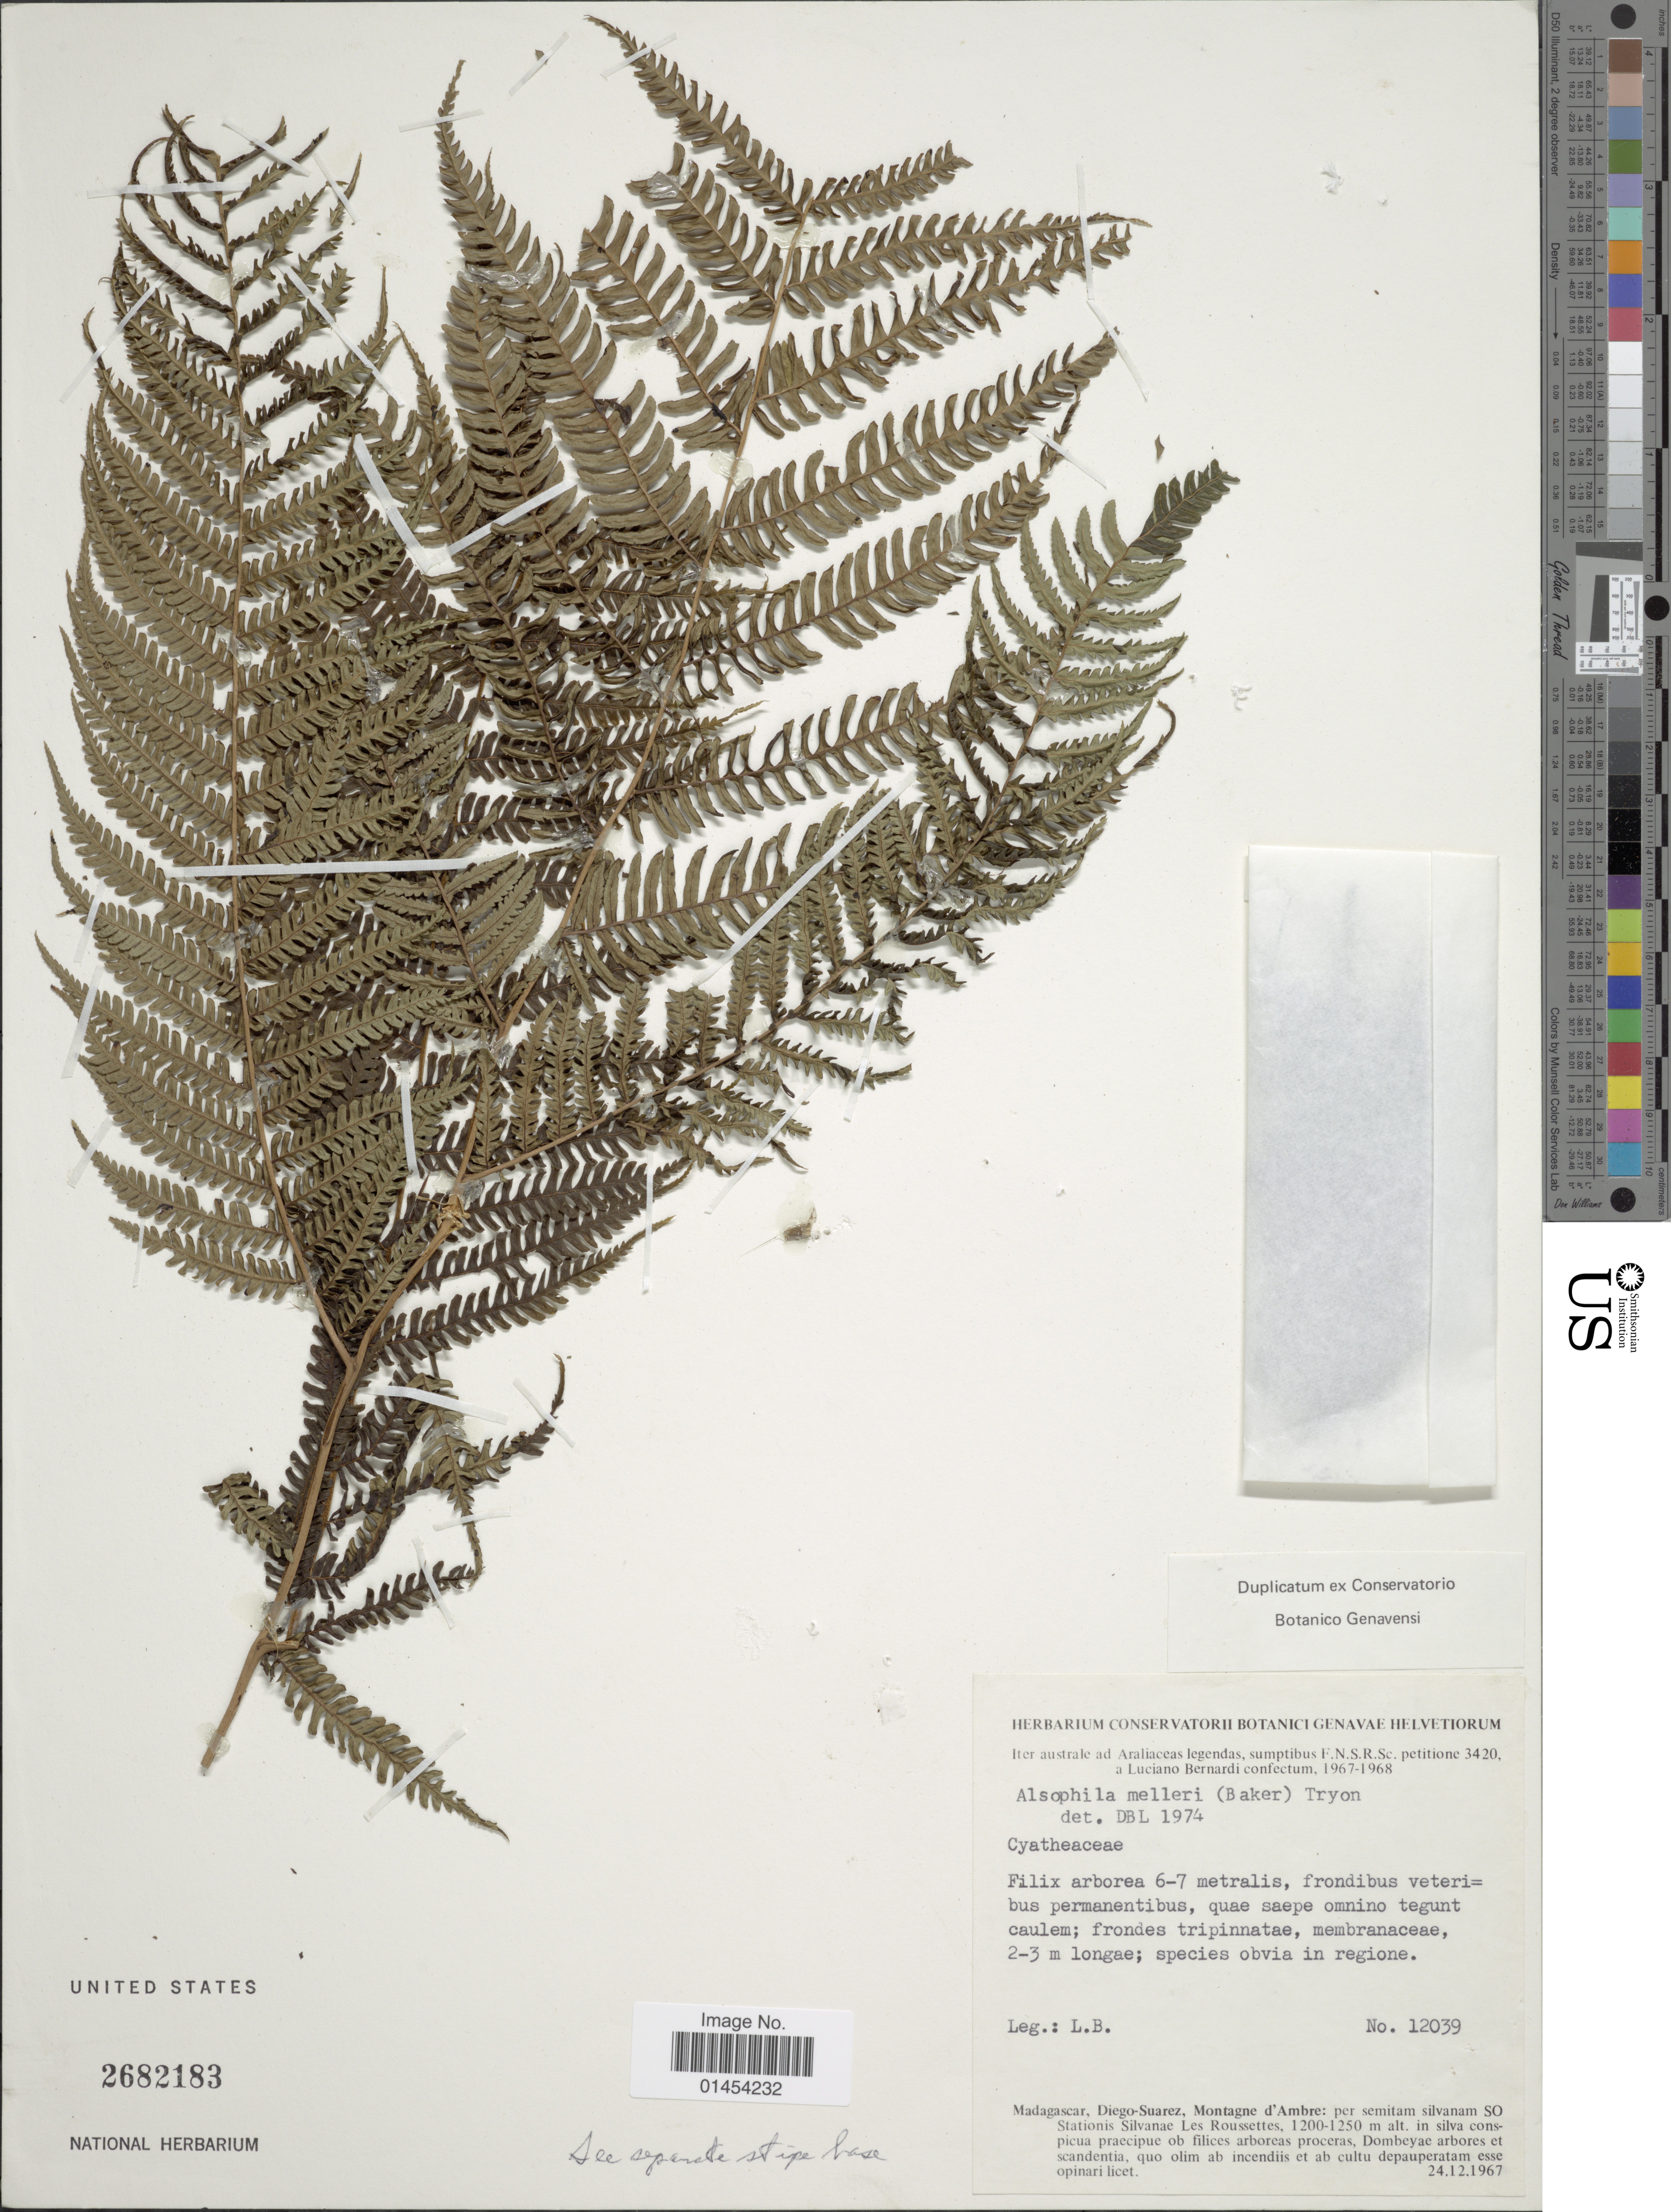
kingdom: Plantae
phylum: Tracheophyta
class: Polypodiopsida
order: Cyatheales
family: Cyatheaceae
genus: Cyathea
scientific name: Cyathea melleri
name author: (Baker) Domin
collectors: L. Bernardi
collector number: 12039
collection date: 1967-12-24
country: Madagascar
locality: Diego-Suarez, Montagne d'Ambre: per semitam silvanam SO Stationis Silvanae Les Roussettes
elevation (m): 1200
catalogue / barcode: US 2682183